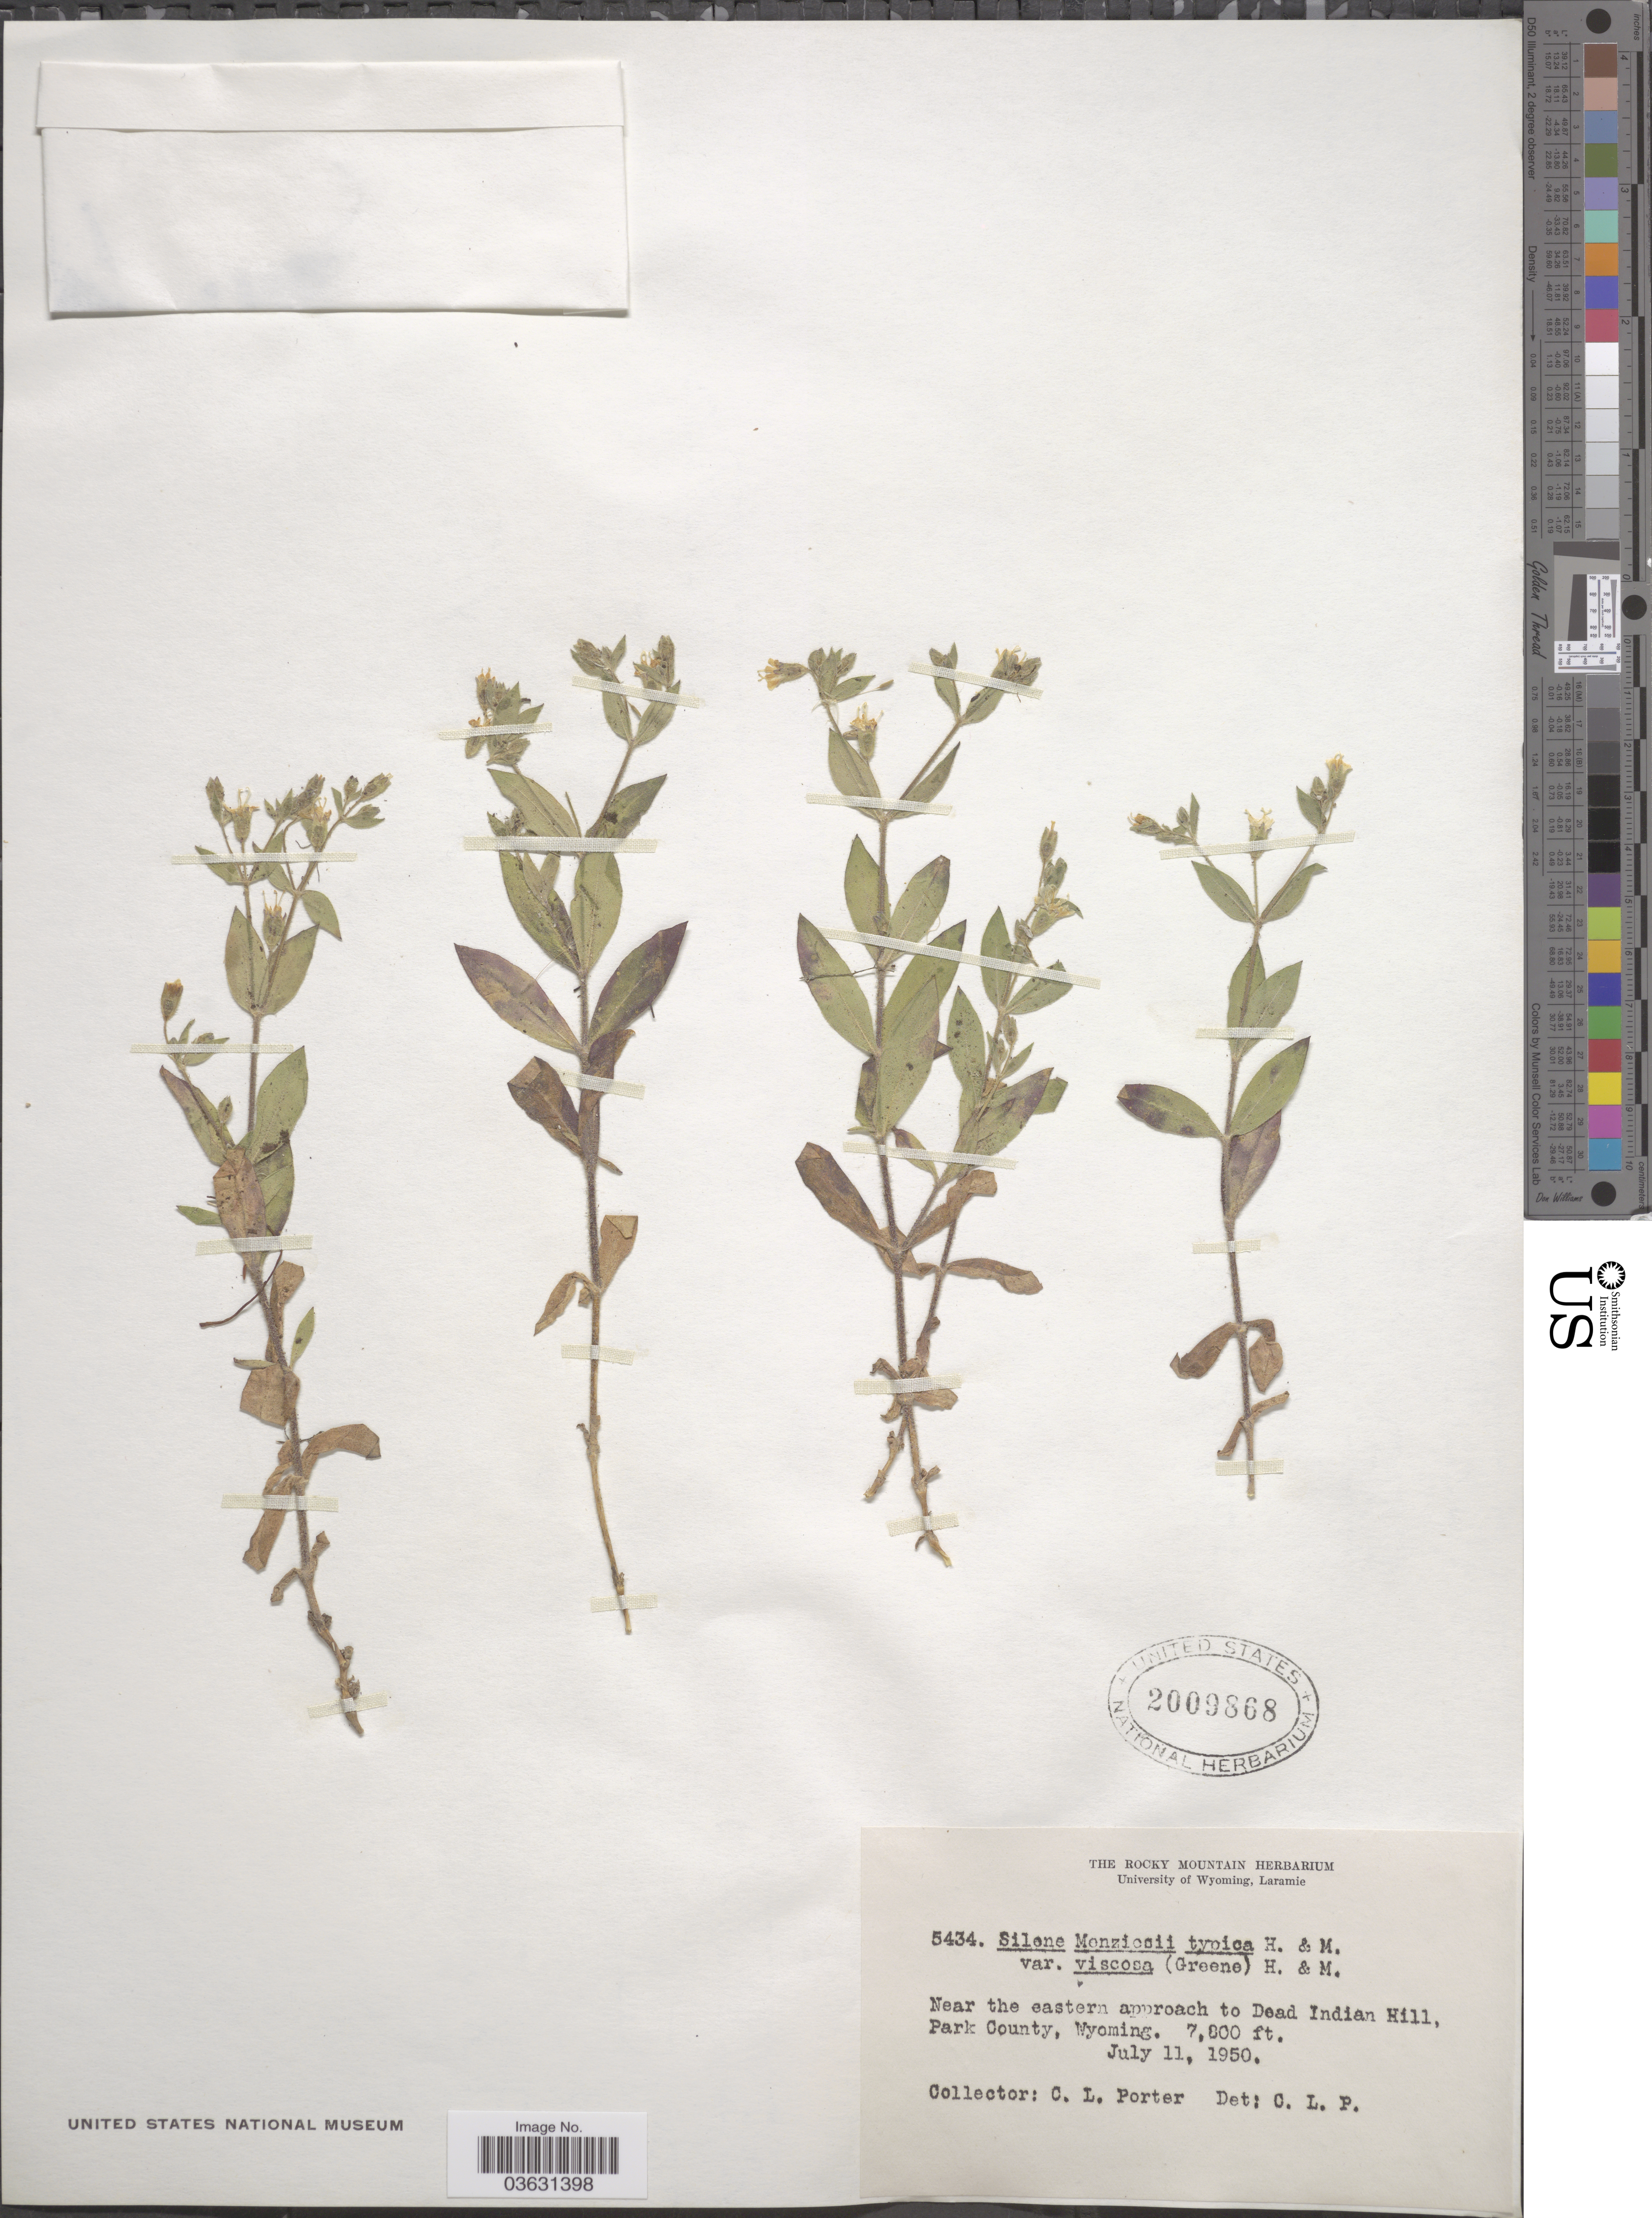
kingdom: Plantae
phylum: Tracheophyta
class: Magnoliopsida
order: Caryophyllales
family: Caryophyllaceae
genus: Silene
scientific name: Silene menziesii var. viscosa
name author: (Greene) C.L. Hitchc. & Maguire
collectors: C. L. Porter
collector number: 5434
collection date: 1950-07-11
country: United States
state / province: Wyoming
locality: Near the eastern approach to Dead Indian Hill, Park County.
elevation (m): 2377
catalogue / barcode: US 2009868